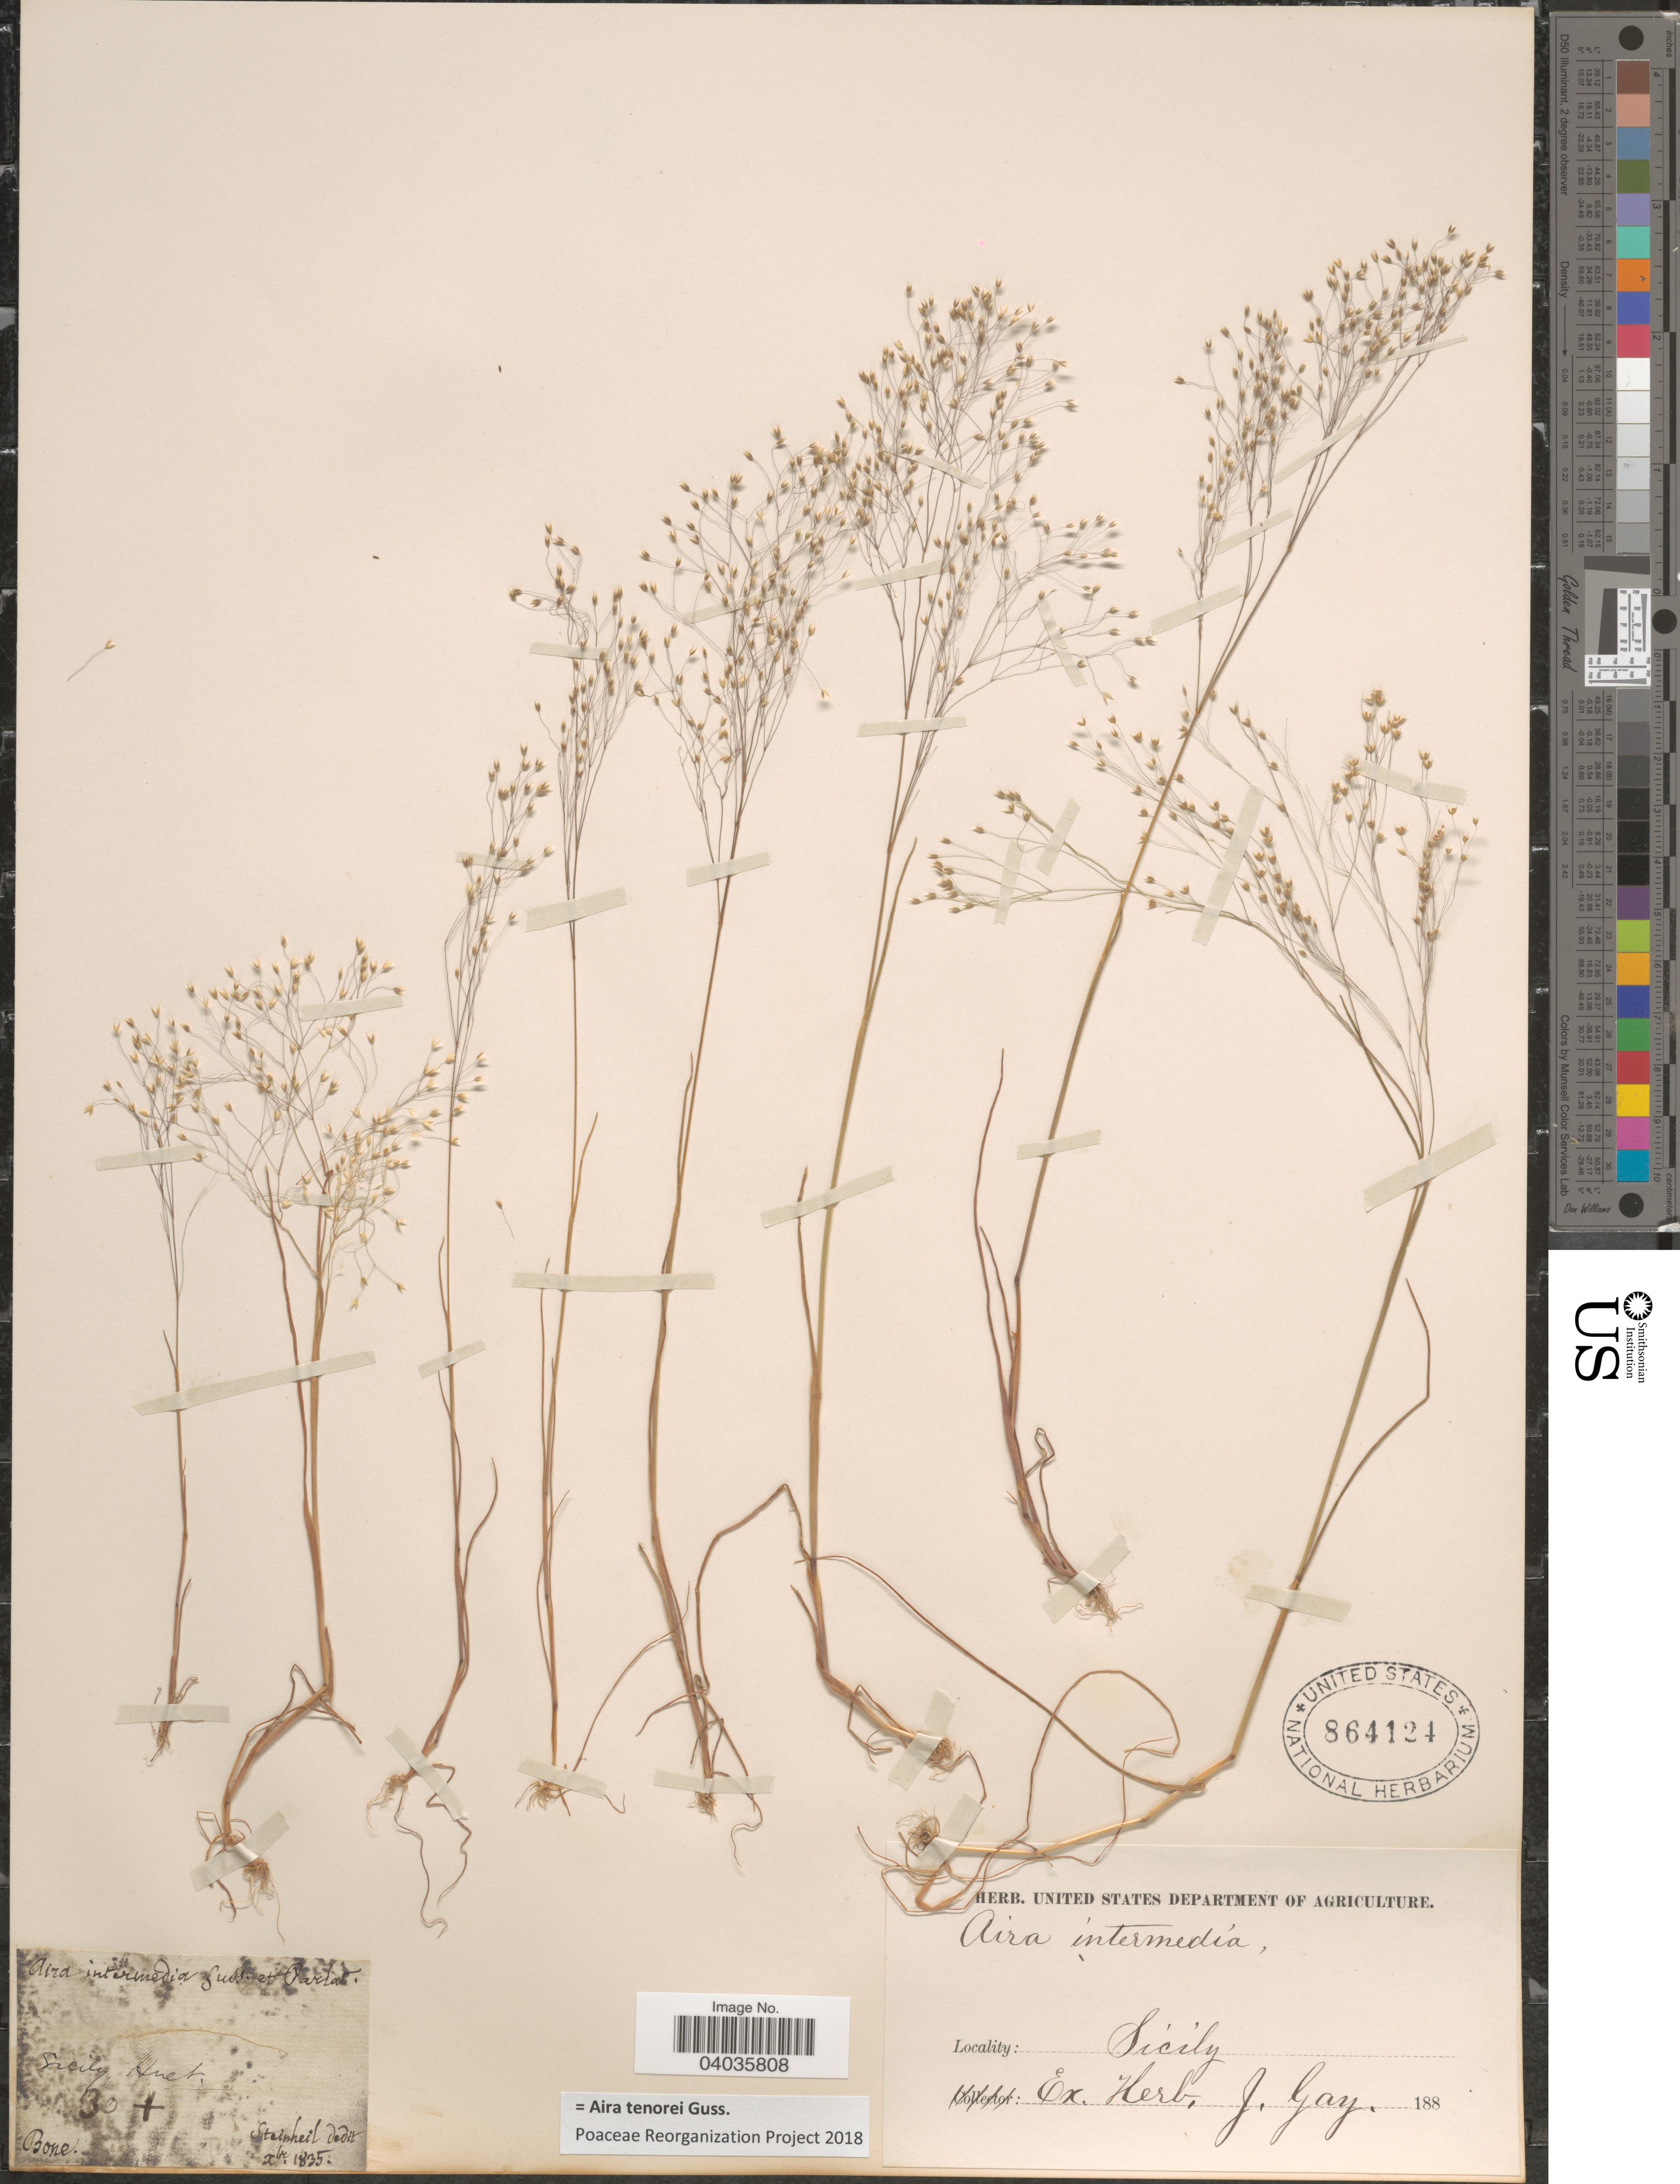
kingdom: Plantae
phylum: Tracheophyta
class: Liliopsida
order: Poales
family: Poaceae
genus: Aira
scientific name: Aira tenorei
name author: Gussone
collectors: Steinheil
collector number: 30?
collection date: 1835-10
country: Italy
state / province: Siciliana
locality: Sicily Huet. Bone. [=Algeria?]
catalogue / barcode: US 864124